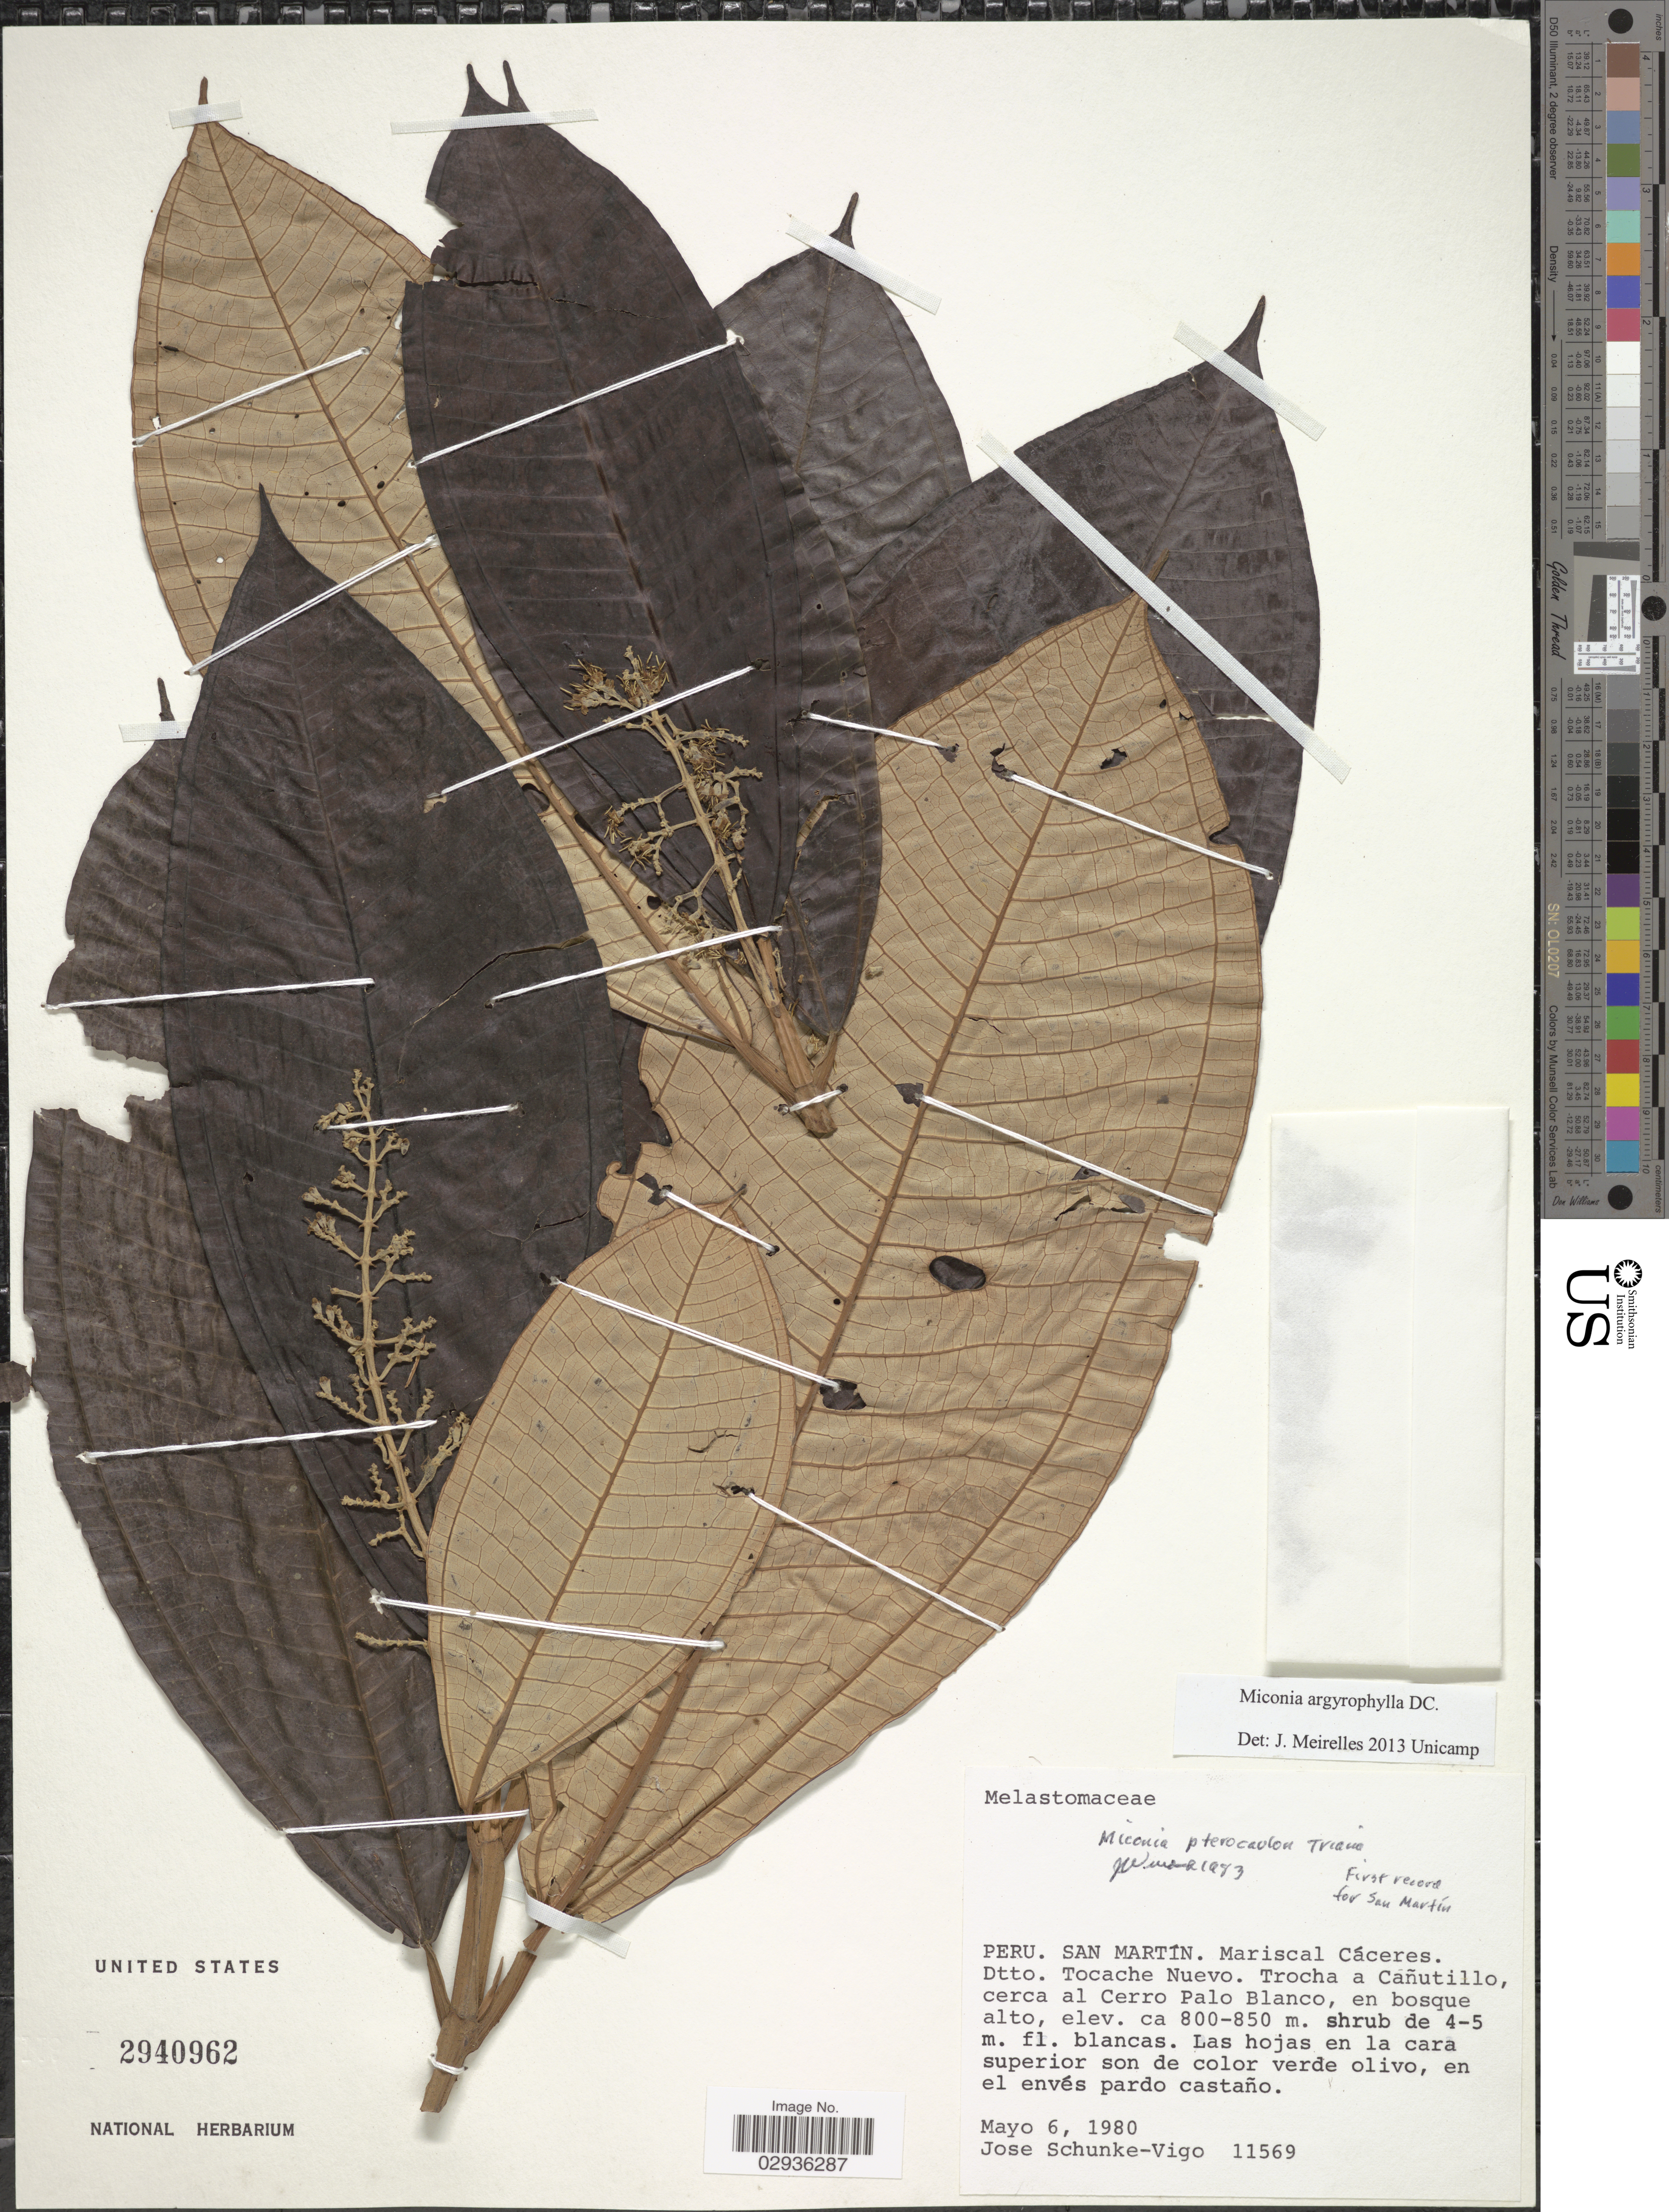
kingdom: Plantae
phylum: Tracheophyta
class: Magnoliopsida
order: Myrtales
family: Melastomataceae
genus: Miconia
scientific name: Miconia argyrophylla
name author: DC.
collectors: J. Schunke Vigo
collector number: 11569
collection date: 1980-05-06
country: Peru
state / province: San Martín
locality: Mariscal Cáceres. Dtto. Tocache Nuevo. Trocha a Cañutillo, cerca al Cerro Palo Blanco.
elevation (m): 800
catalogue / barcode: US 2940962